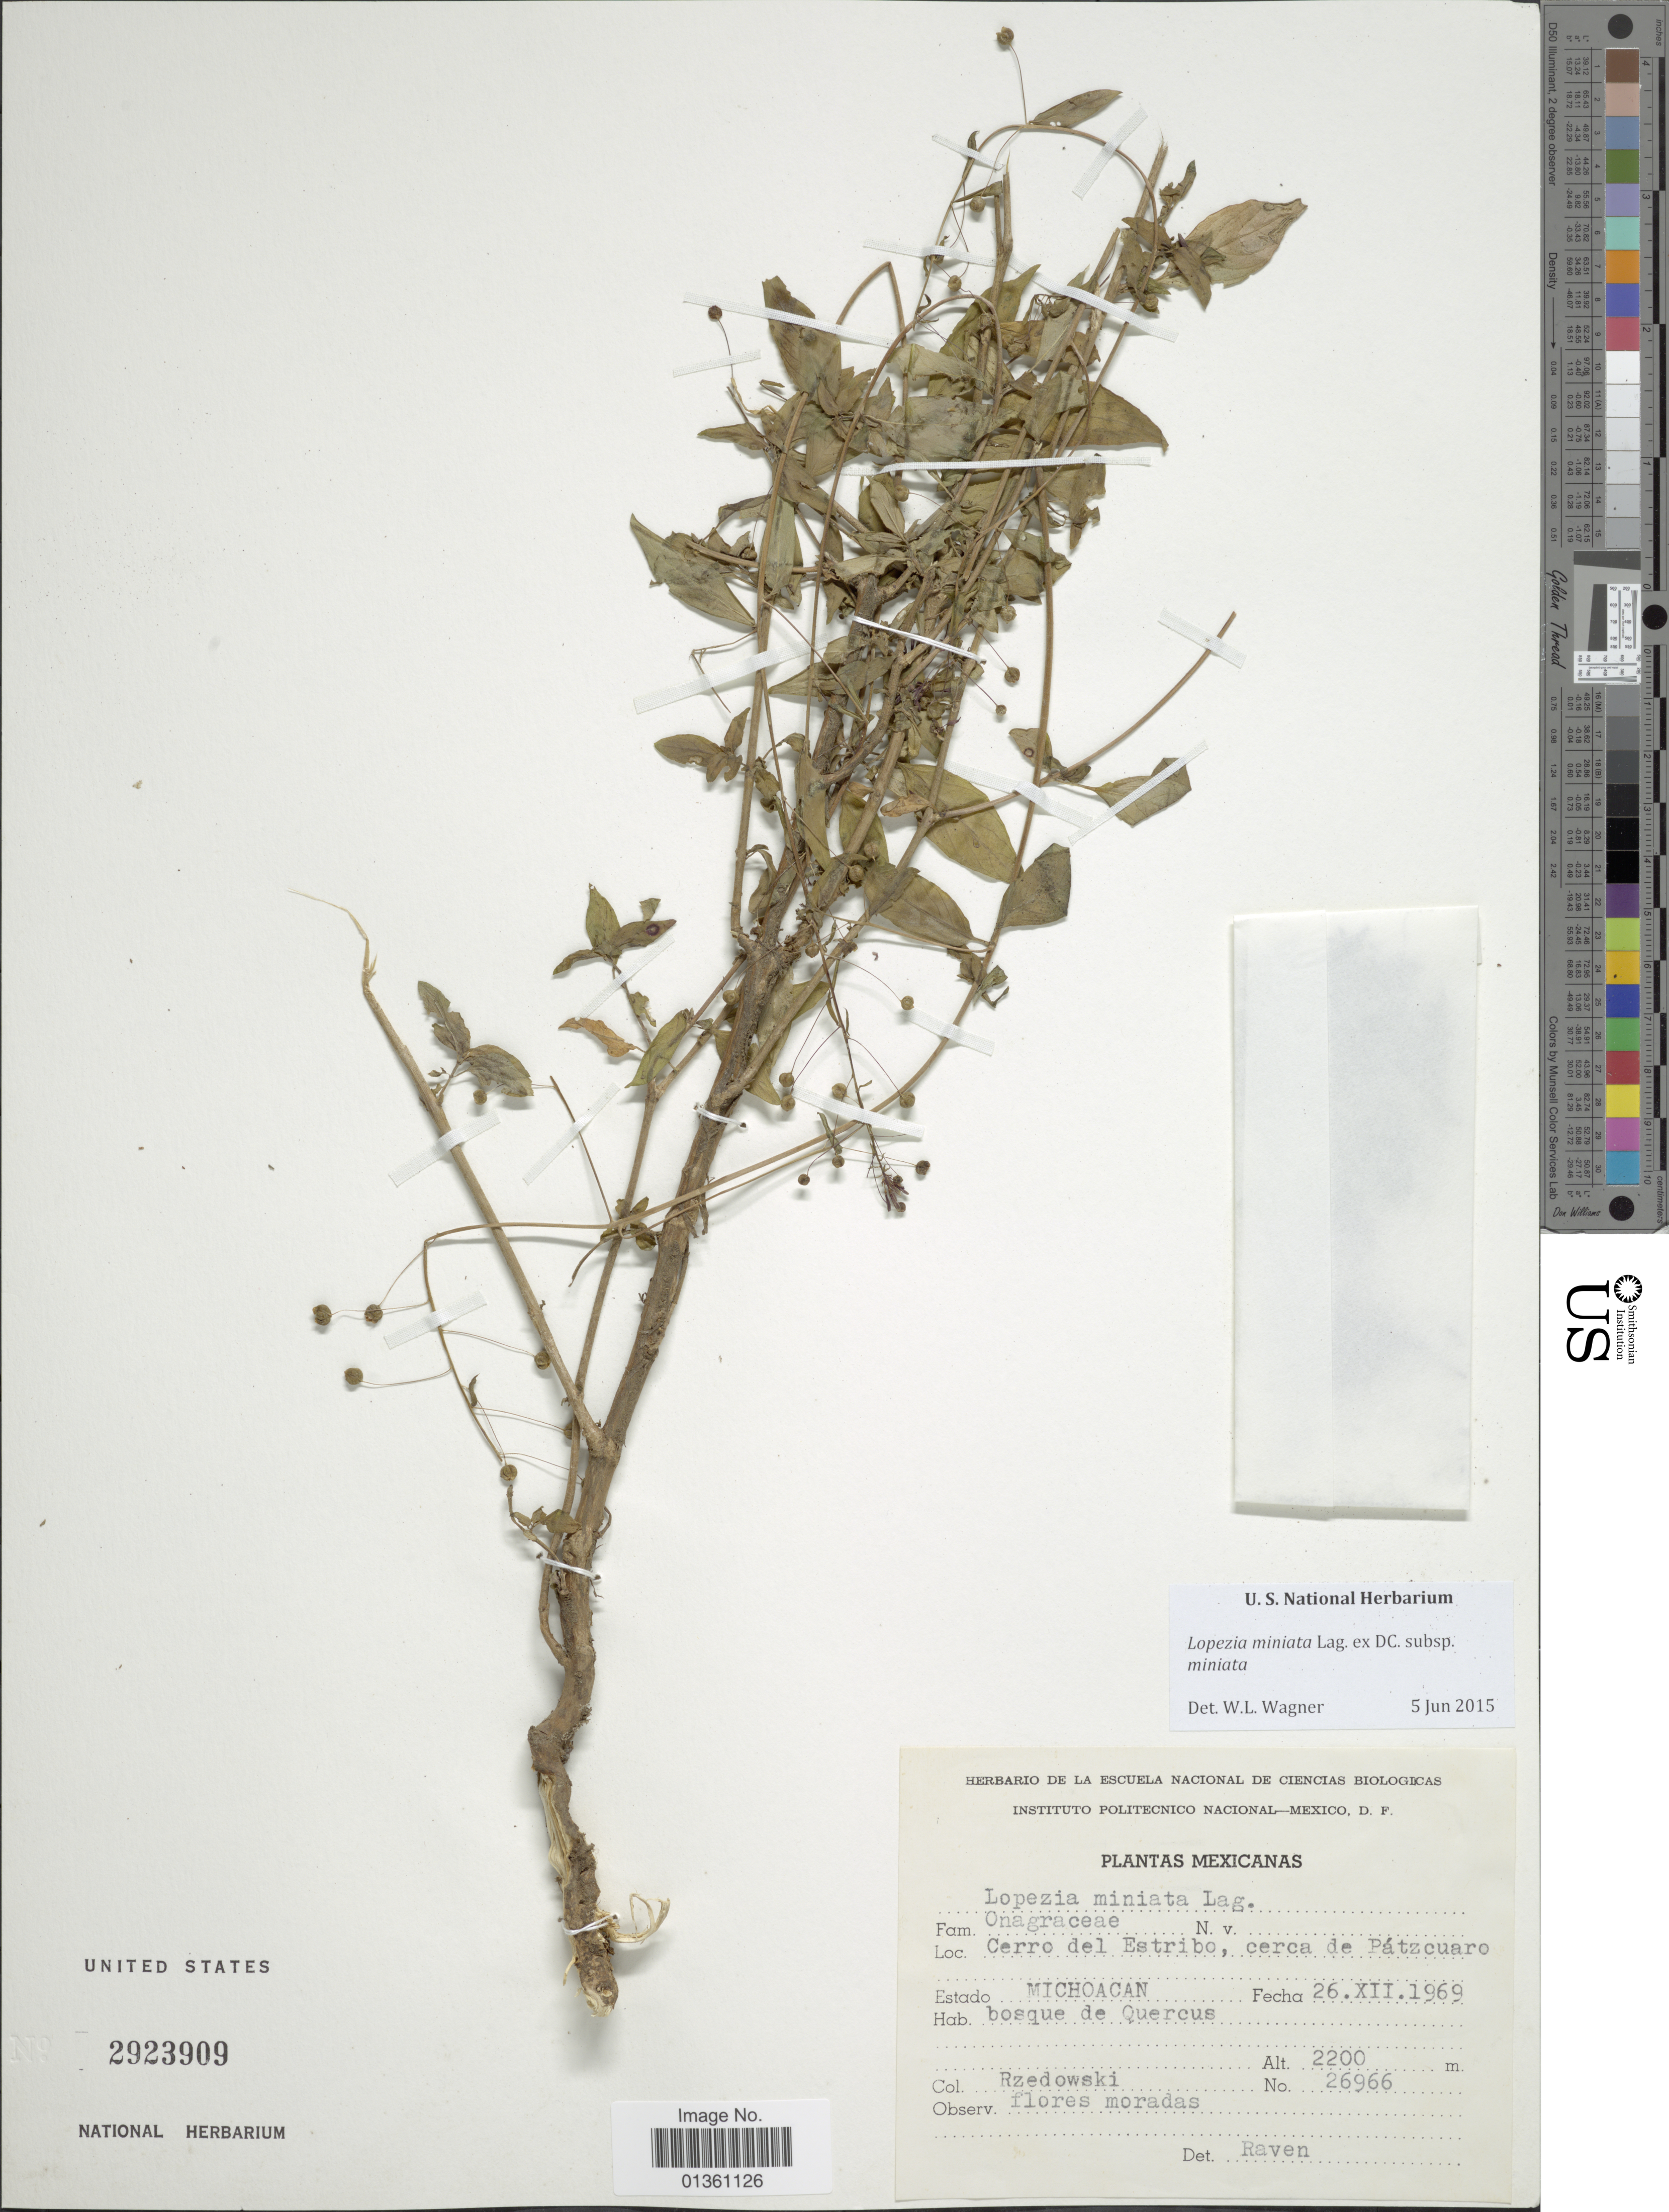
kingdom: Plantae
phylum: Tracheophyta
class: Magnoliopsida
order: Myrtales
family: Onagraceae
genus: Lopezia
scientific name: Lopezia miniata subsp. miniata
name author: Lag. ex DC.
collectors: Rzedowski, --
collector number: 26966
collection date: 1969-12-26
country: Mexico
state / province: Michoacán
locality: Cerro del Estribo, cerca de Pátzcuaro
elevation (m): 2200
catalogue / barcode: US 2923909